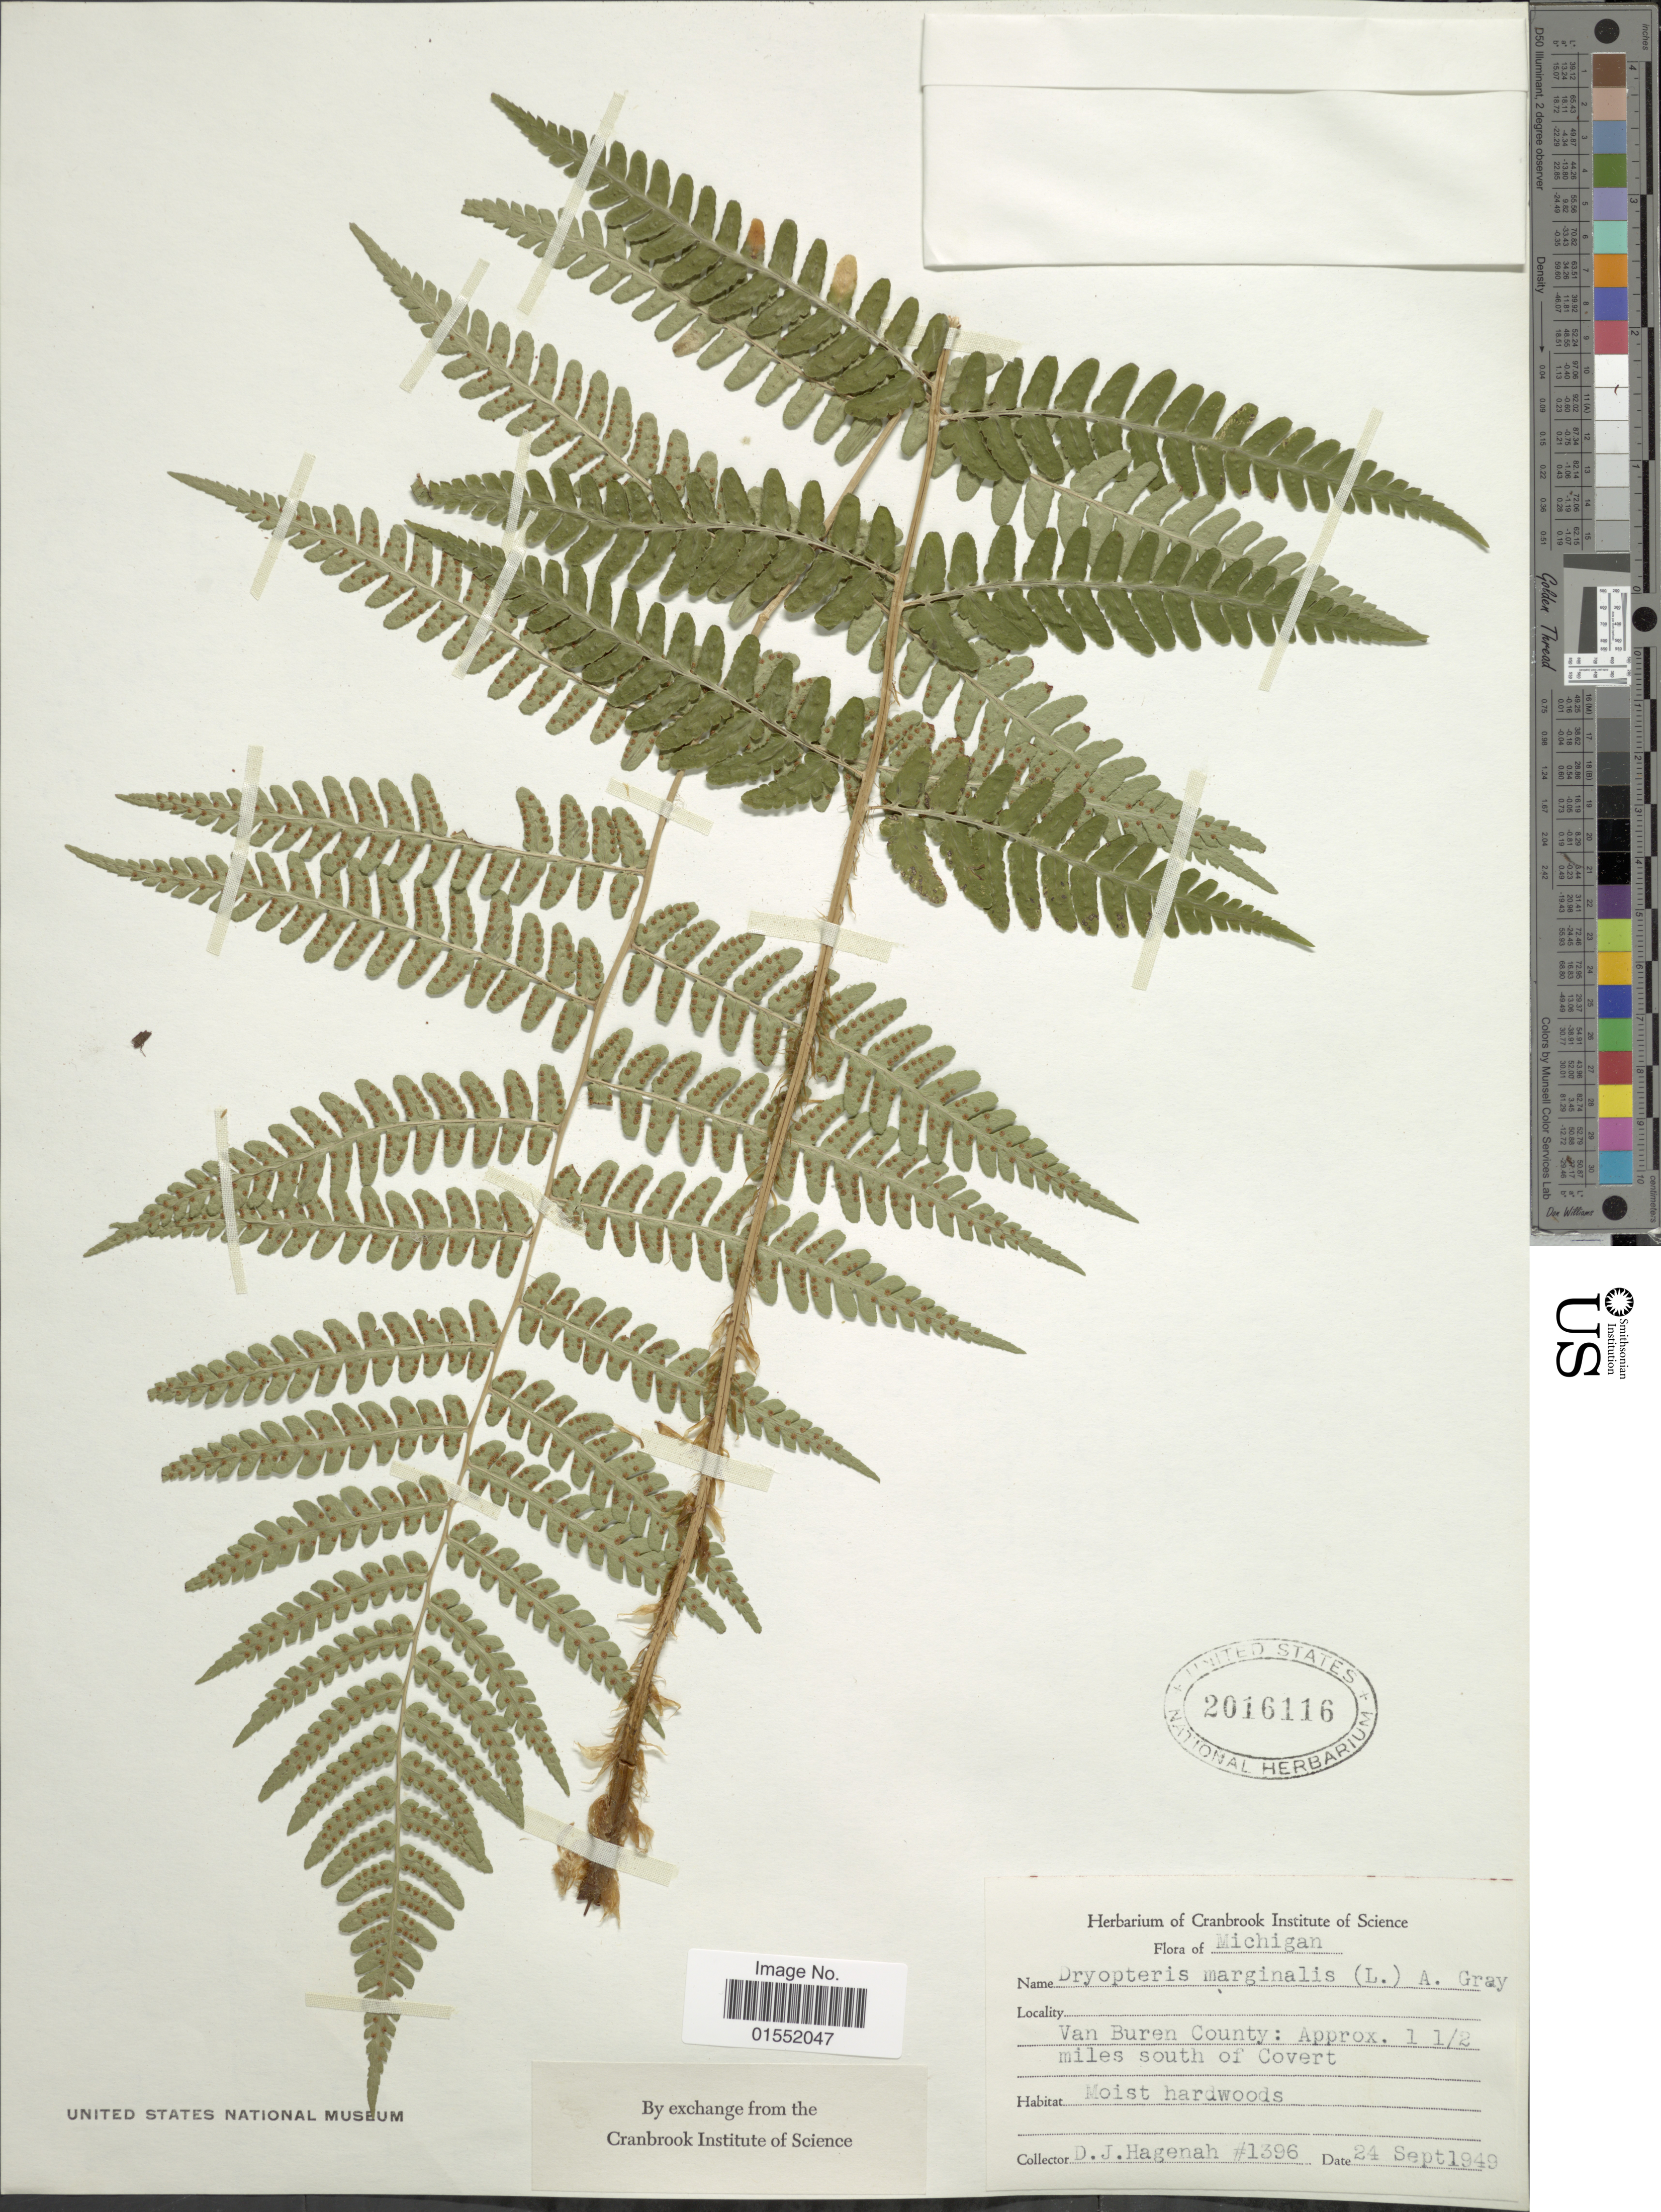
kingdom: Plantae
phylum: Tracheophyta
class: Polypodiopsida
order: Polypodiales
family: Dryopteridaceae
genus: Dryopteris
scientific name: Dryopteris marginalis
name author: (L.) A. Gray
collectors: D. Hagenah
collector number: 1396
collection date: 1949-09-24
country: United States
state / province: Michigan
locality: Van Buren County: Approx. 1½ miles south of Covert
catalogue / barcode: US 2016116